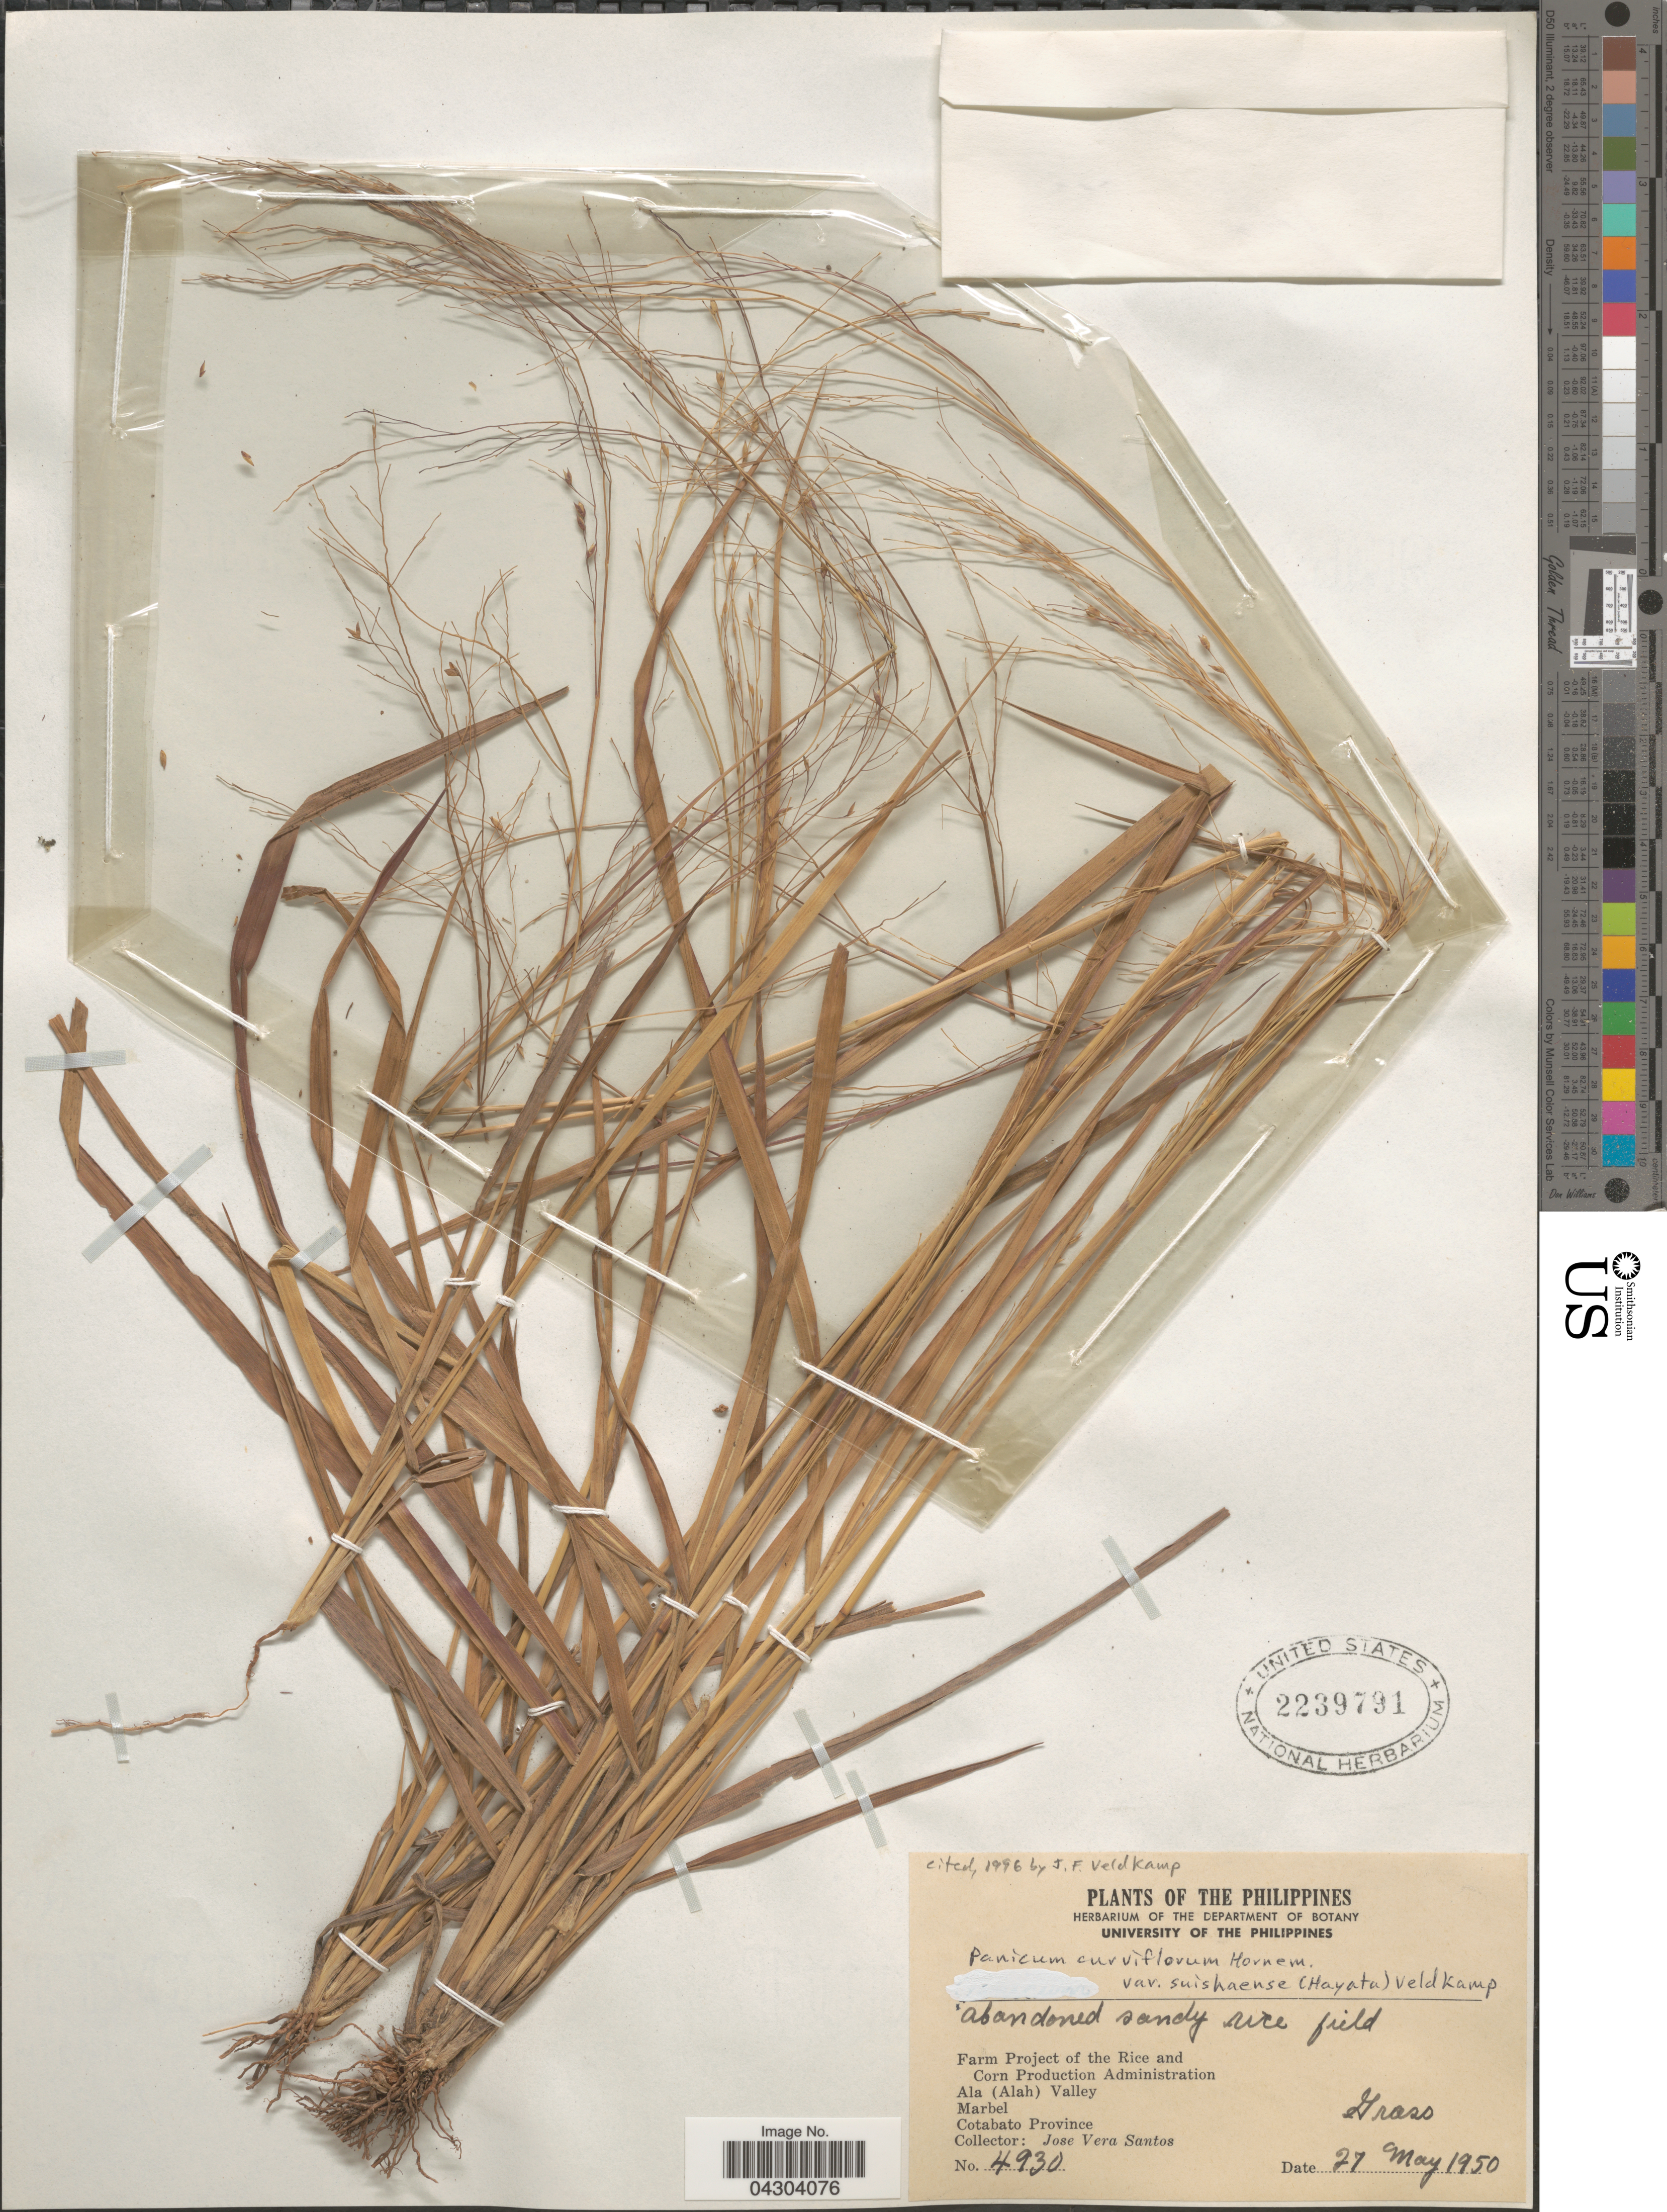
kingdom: Plantae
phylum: Tracheophyta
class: Liliopsida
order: Poales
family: Poaceae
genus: Panicum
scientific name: Panicum curviflorum var. suishaense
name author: (Hayata) Veldkamp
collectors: J. Vera Santos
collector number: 4930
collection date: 1950-05-27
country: Philippines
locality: Farm Project of the Rice and Corn Production Administration. Ala (Alah) Valley. Marbel. Cotabato Province.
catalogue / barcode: US 2239791